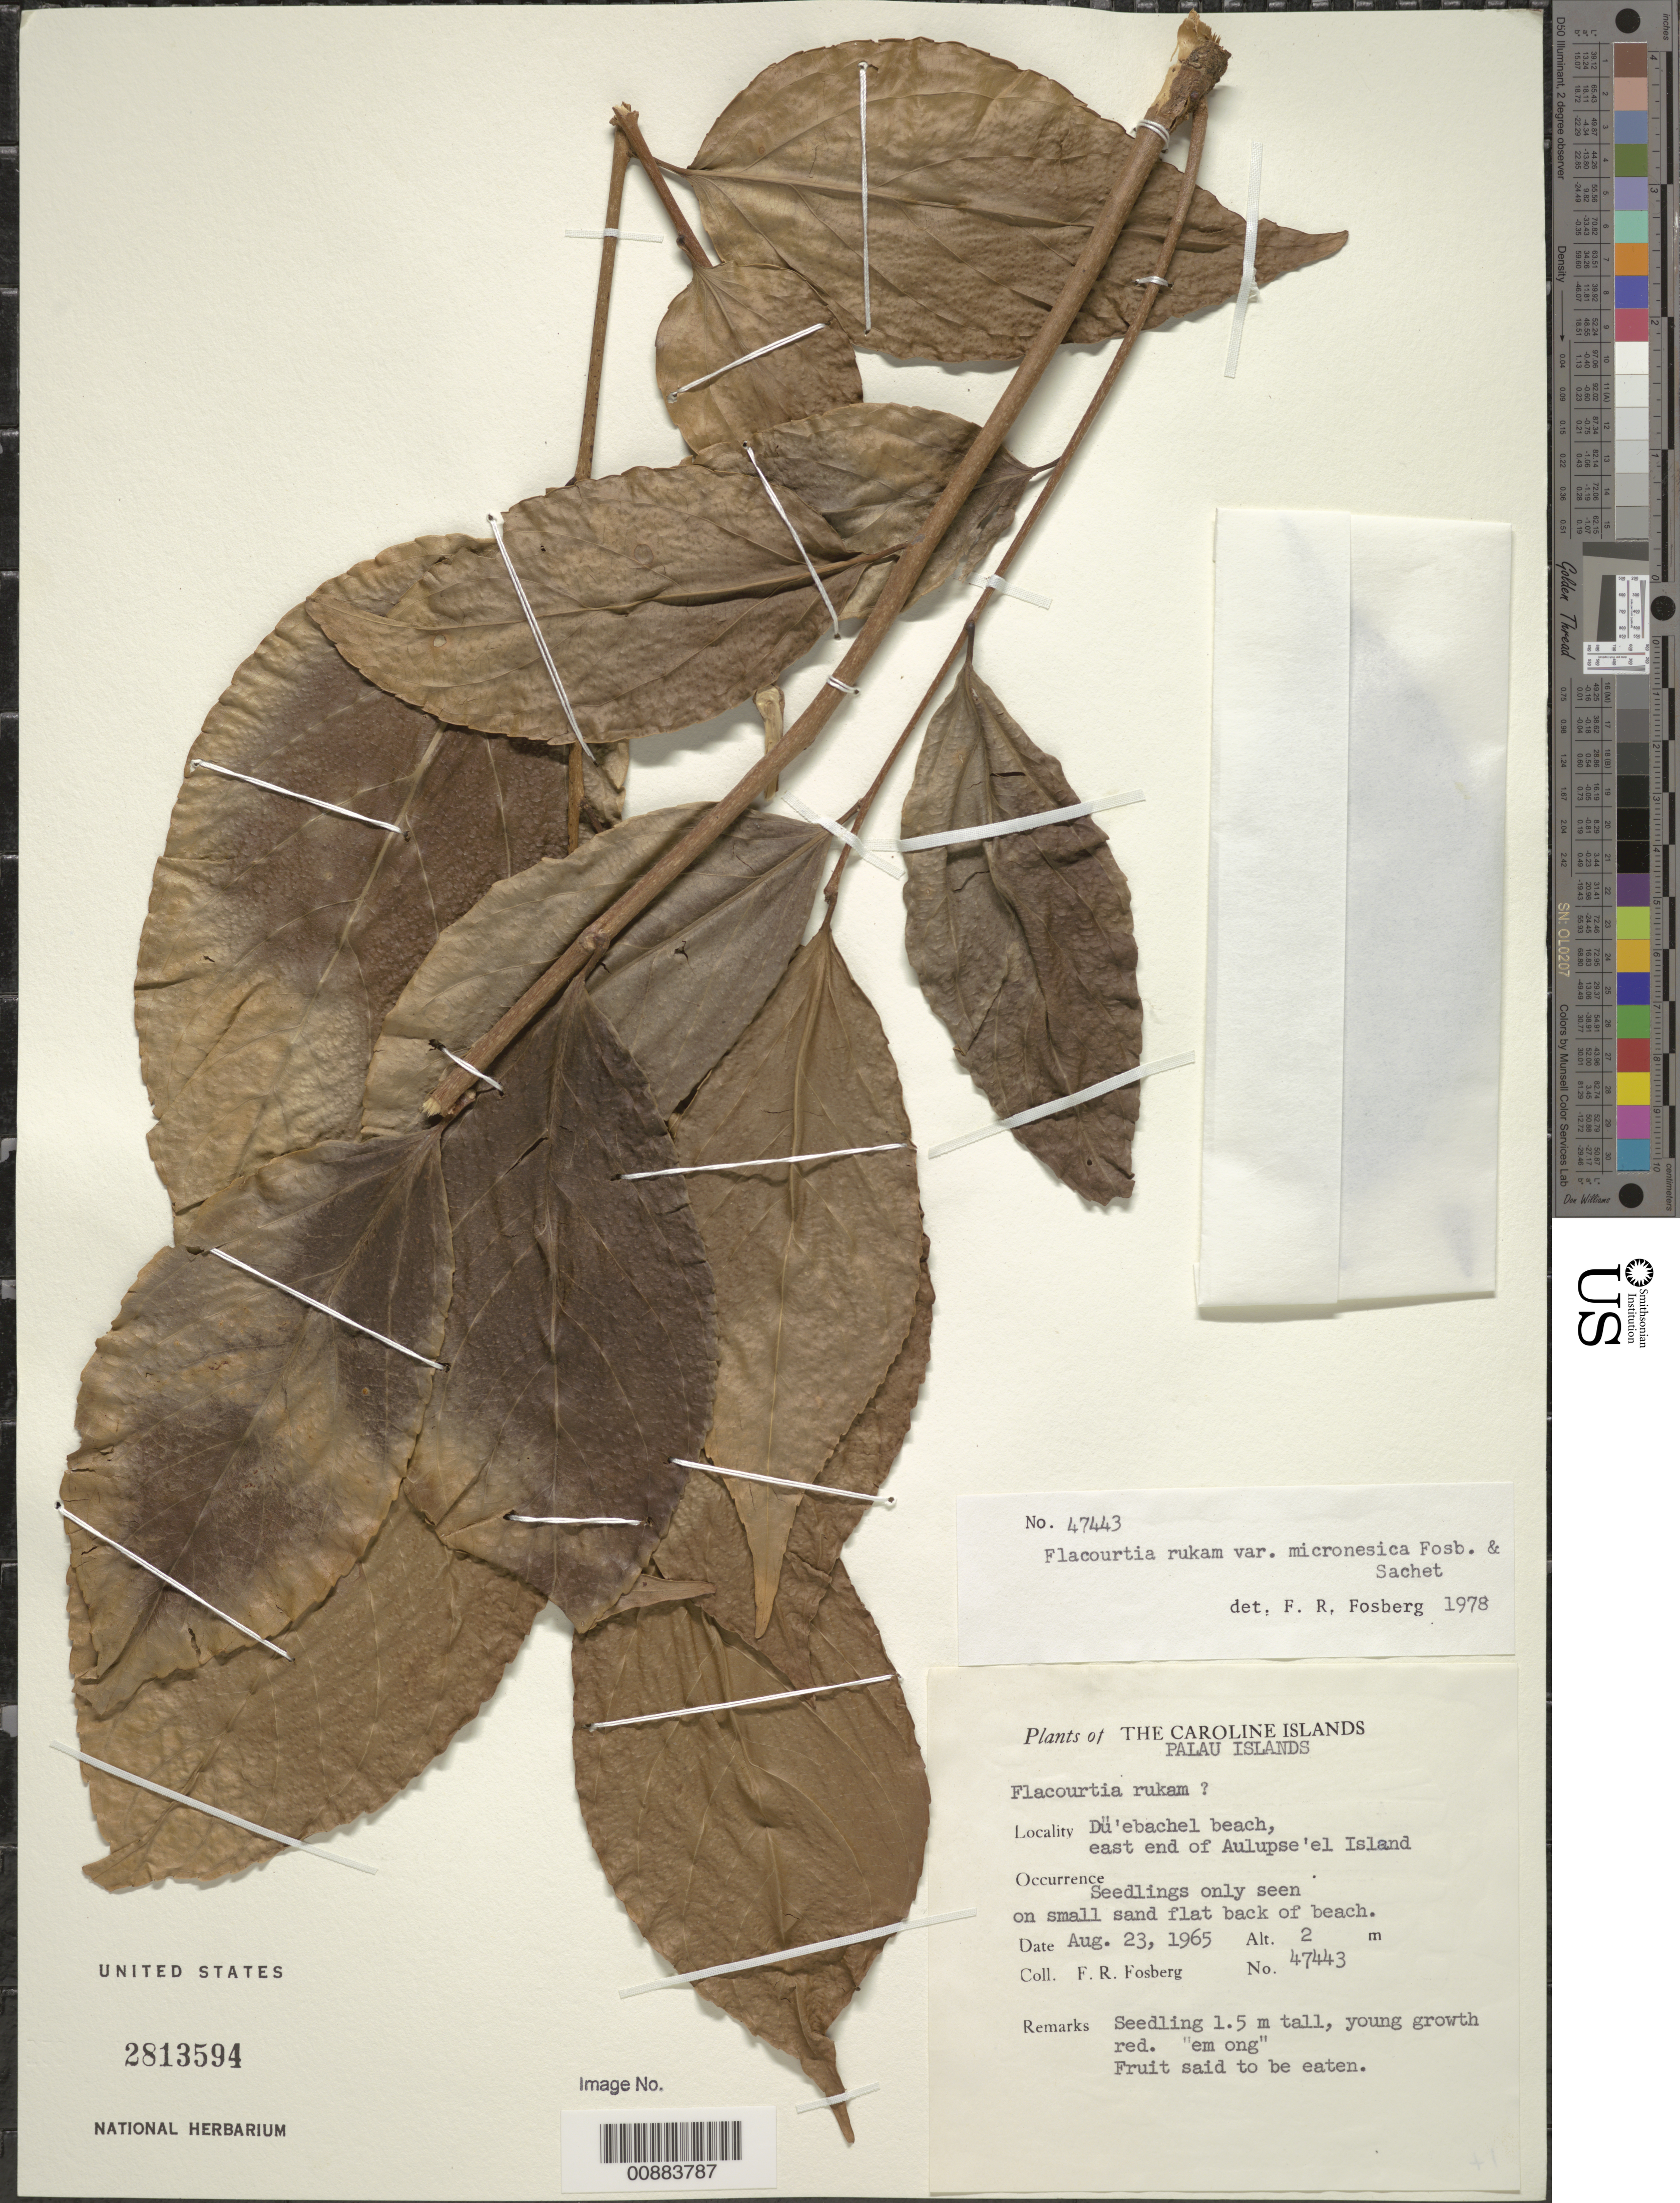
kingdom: Plantae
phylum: Tracheophyta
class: Magnoliopsida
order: Malpighiales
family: Salicaceae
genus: Flacourtia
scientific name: Flacourtia rukam var. micronesica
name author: Fosberg & Sachet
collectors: F. R. Fosberg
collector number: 47443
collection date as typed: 23 Aug 1965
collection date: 1965-08-23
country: Palau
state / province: Koror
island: Ulebsechel [Aulupse'el]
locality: Ngerebe'ed beach, E end of Aulupse'el Island.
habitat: Seedlings only seen on small sand flat back of beach.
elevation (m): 2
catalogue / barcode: US 2813594